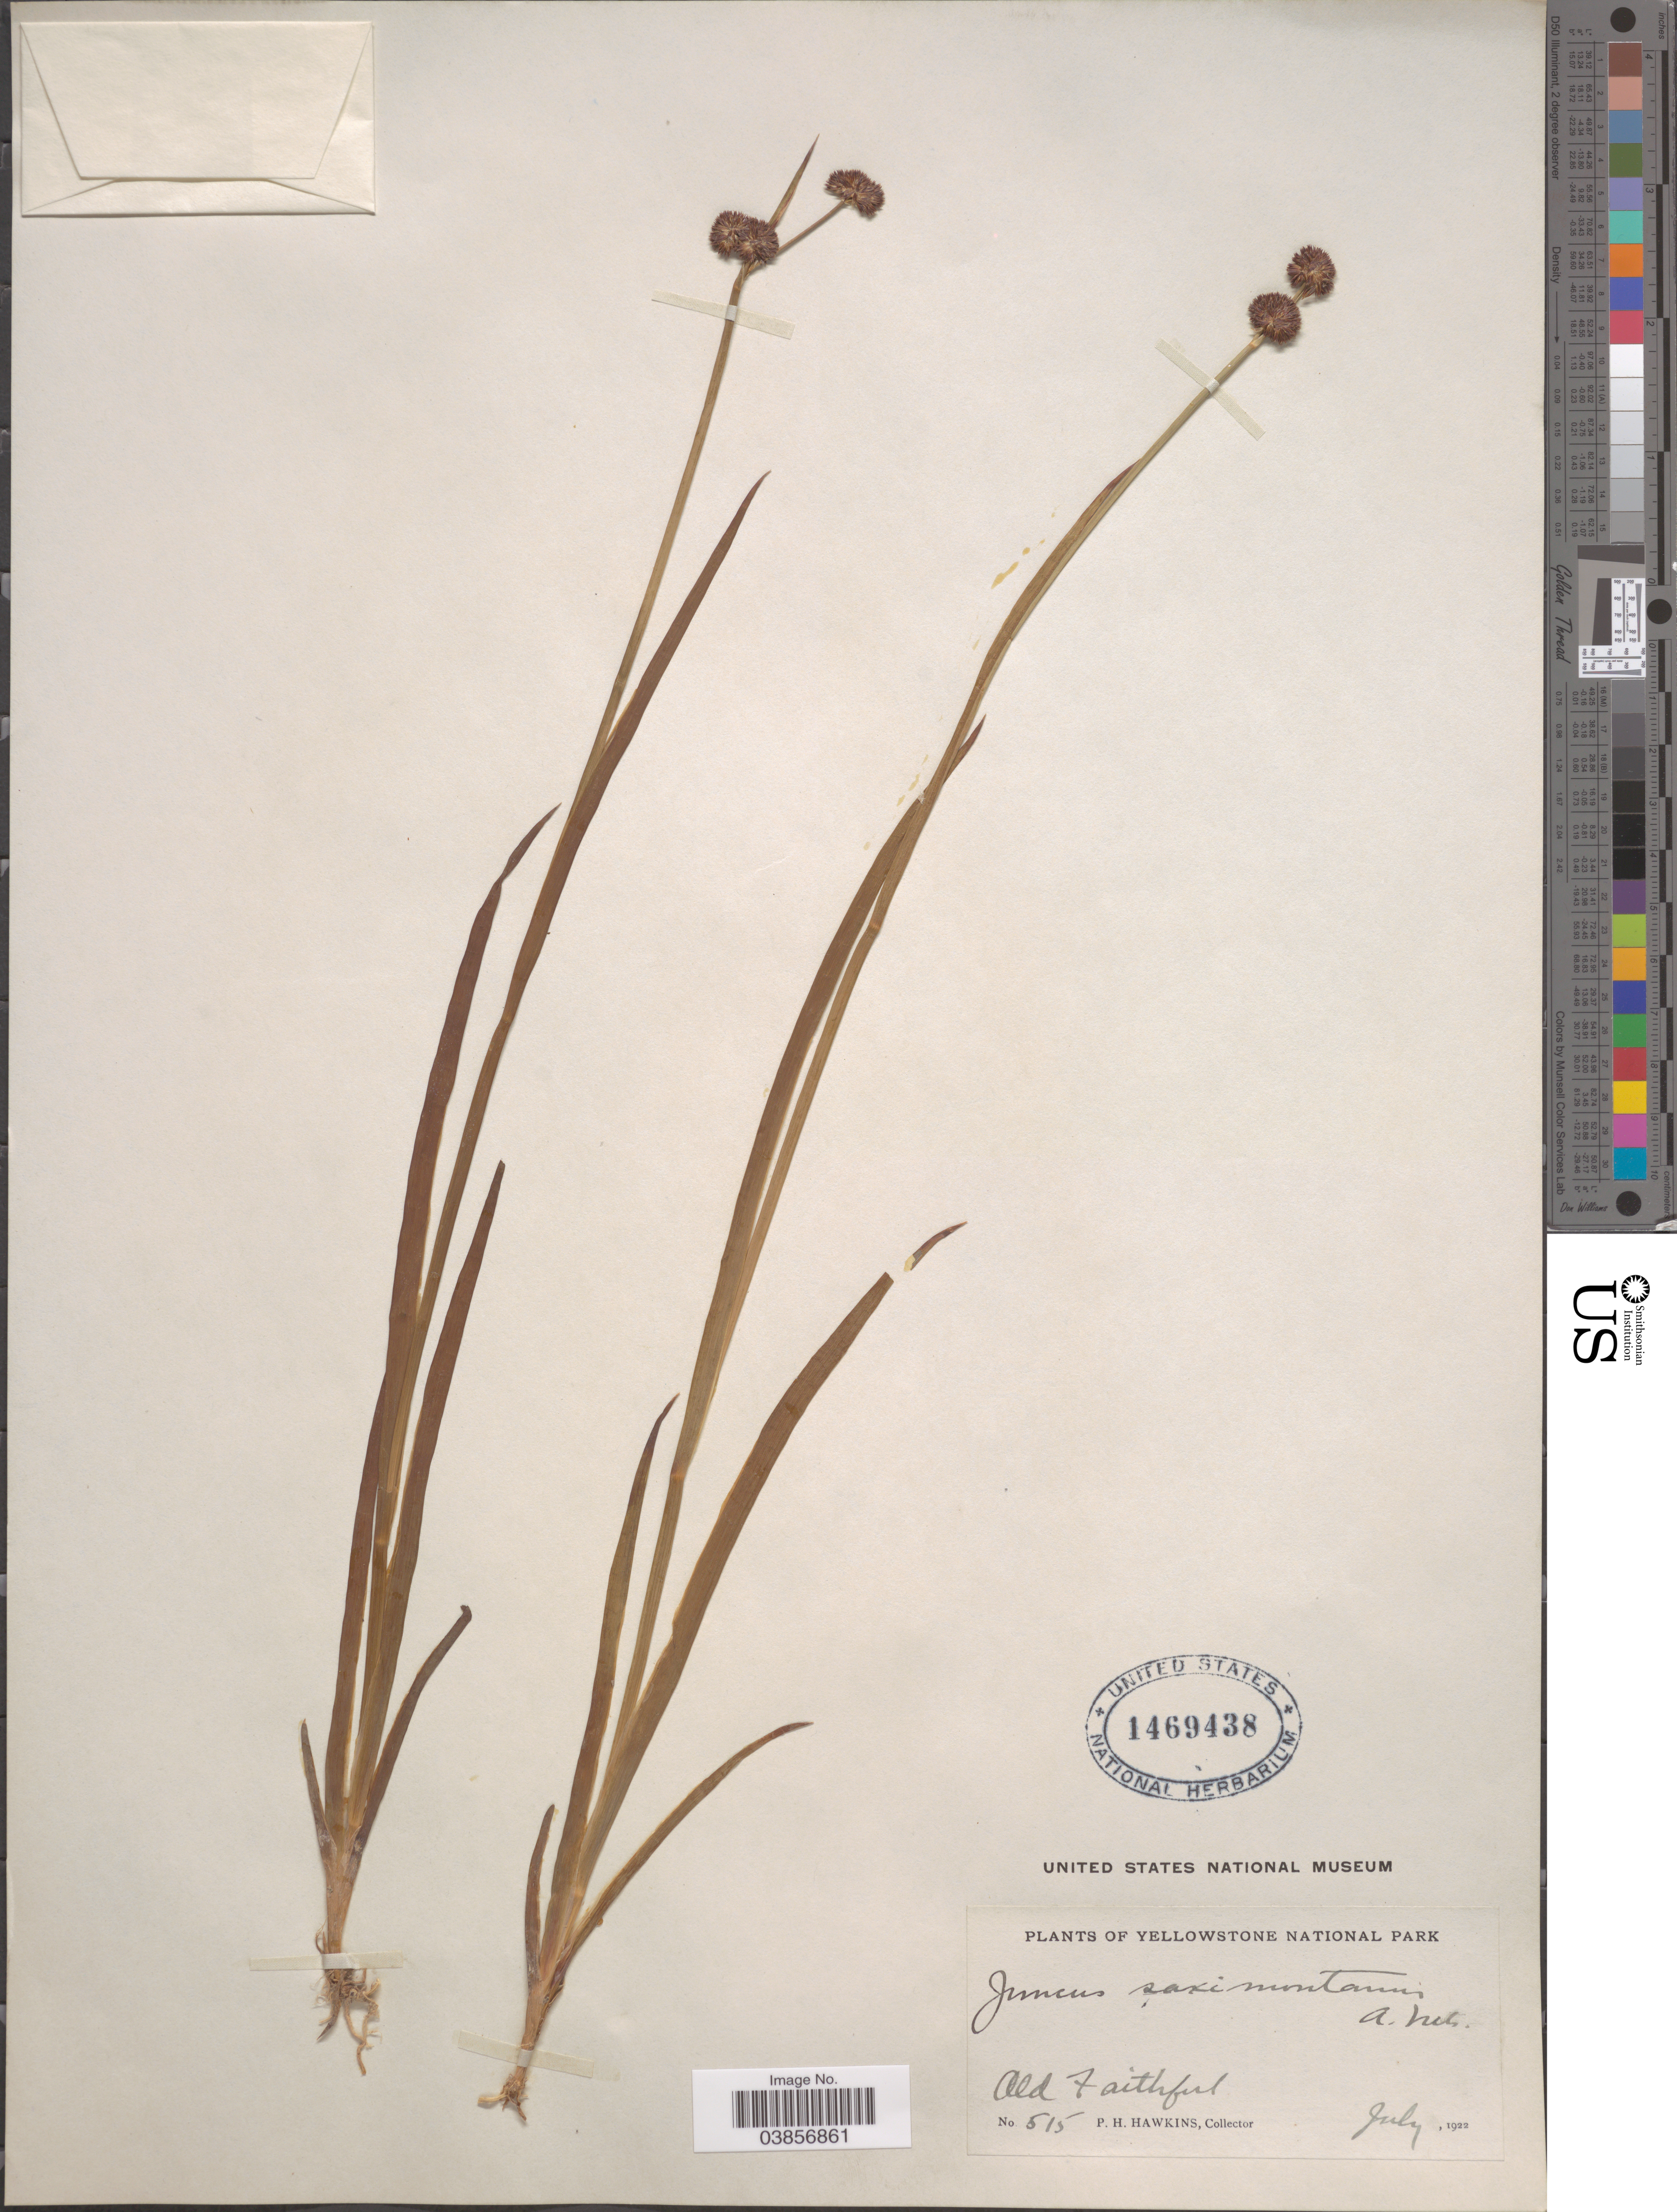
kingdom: Plantae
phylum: Tracheophyta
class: Liliopsida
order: Poales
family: Juncaceae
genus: Juncus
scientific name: Juncus saximontanus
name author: A. Nelson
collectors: P. Hawkins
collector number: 515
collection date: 1922-07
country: United States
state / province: Wyoming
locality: Yellowstone National Park. Old Faithful.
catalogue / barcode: US 1469438